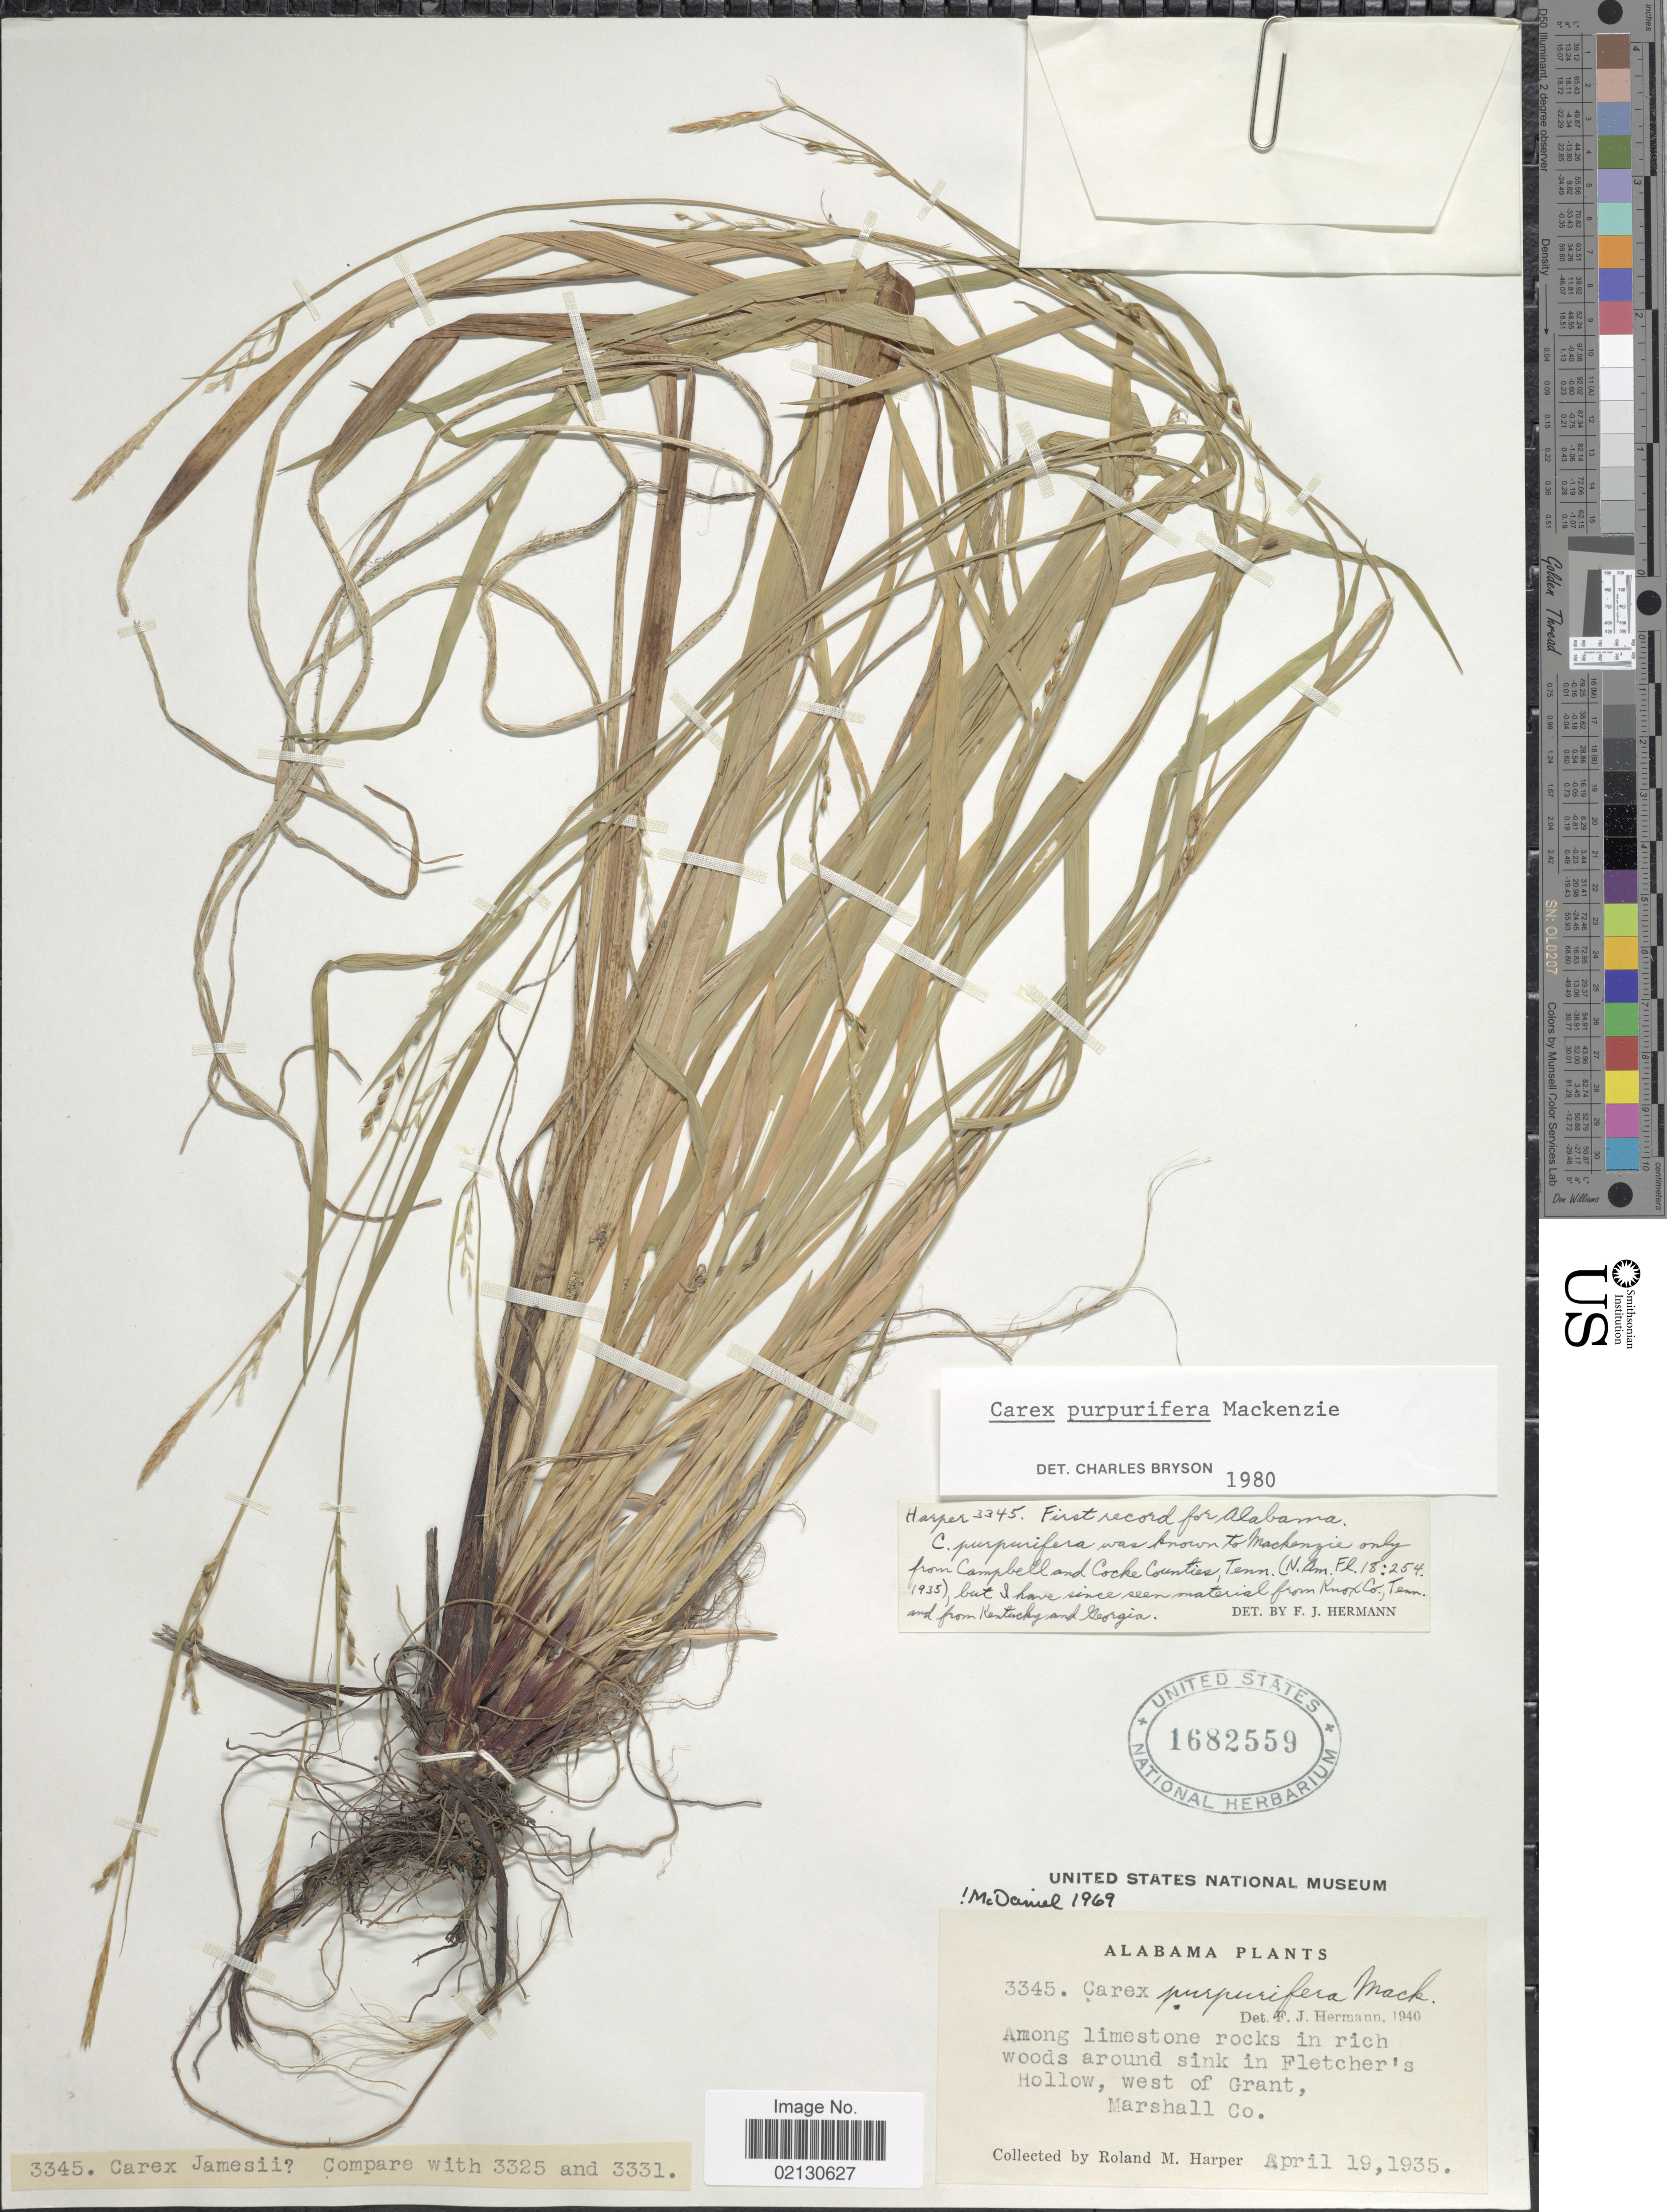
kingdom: Plantae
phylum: Tracheophyta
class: Liliopsida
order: Poales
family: Cyperaceae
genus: Carex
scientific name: Carex purpurifera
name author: Mack.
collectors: R. M. Harper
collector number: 3345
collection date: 1935-04-19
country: Canada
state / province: Alberta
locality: Fletcher's Hollow, west of Grant, Marshall Co.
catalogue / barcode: US 1682559